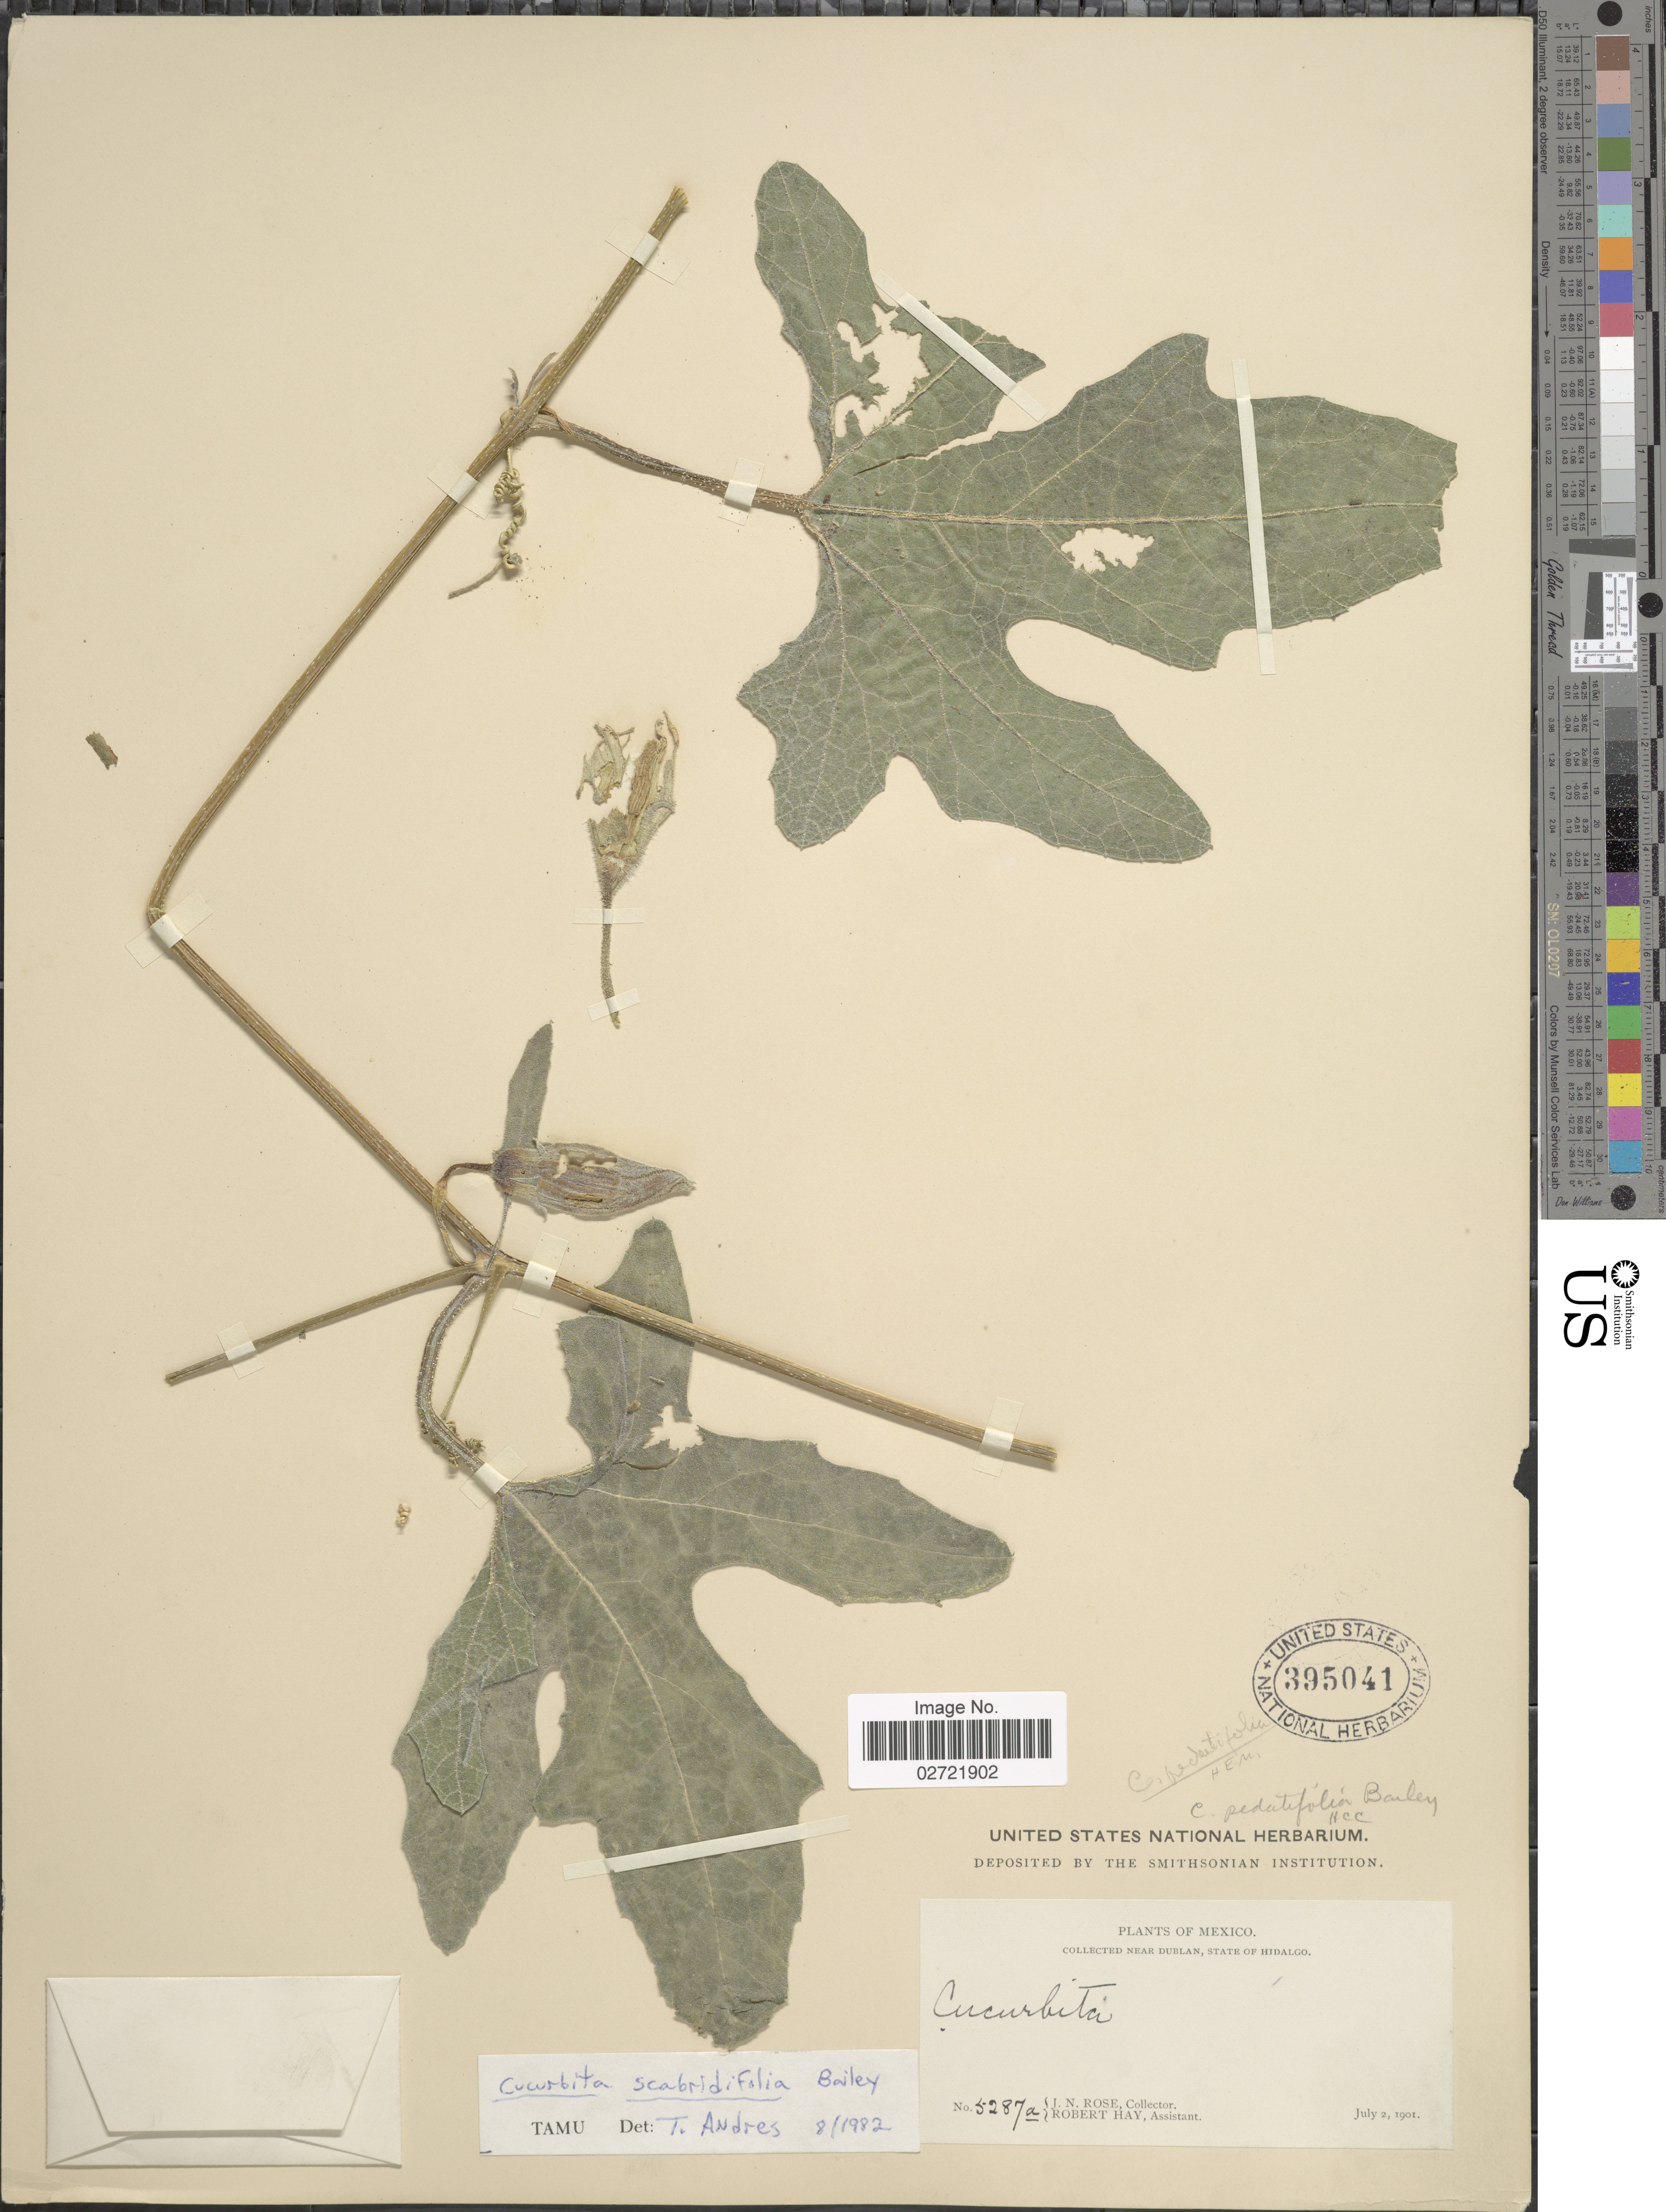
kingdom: Plantae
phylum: Tracheophyta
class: Magnoliopsida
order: Cucurbitales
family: Cucurbitaceae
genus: Cucurbita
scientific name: Cucurbita scabridifolia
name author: L.H. Bailey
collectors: J. N. Rose & R. H. Hay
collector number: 5287a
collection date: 1901-07-02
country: Mexico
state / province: Hidalgo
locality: Near Dublan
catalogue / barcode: US 395041